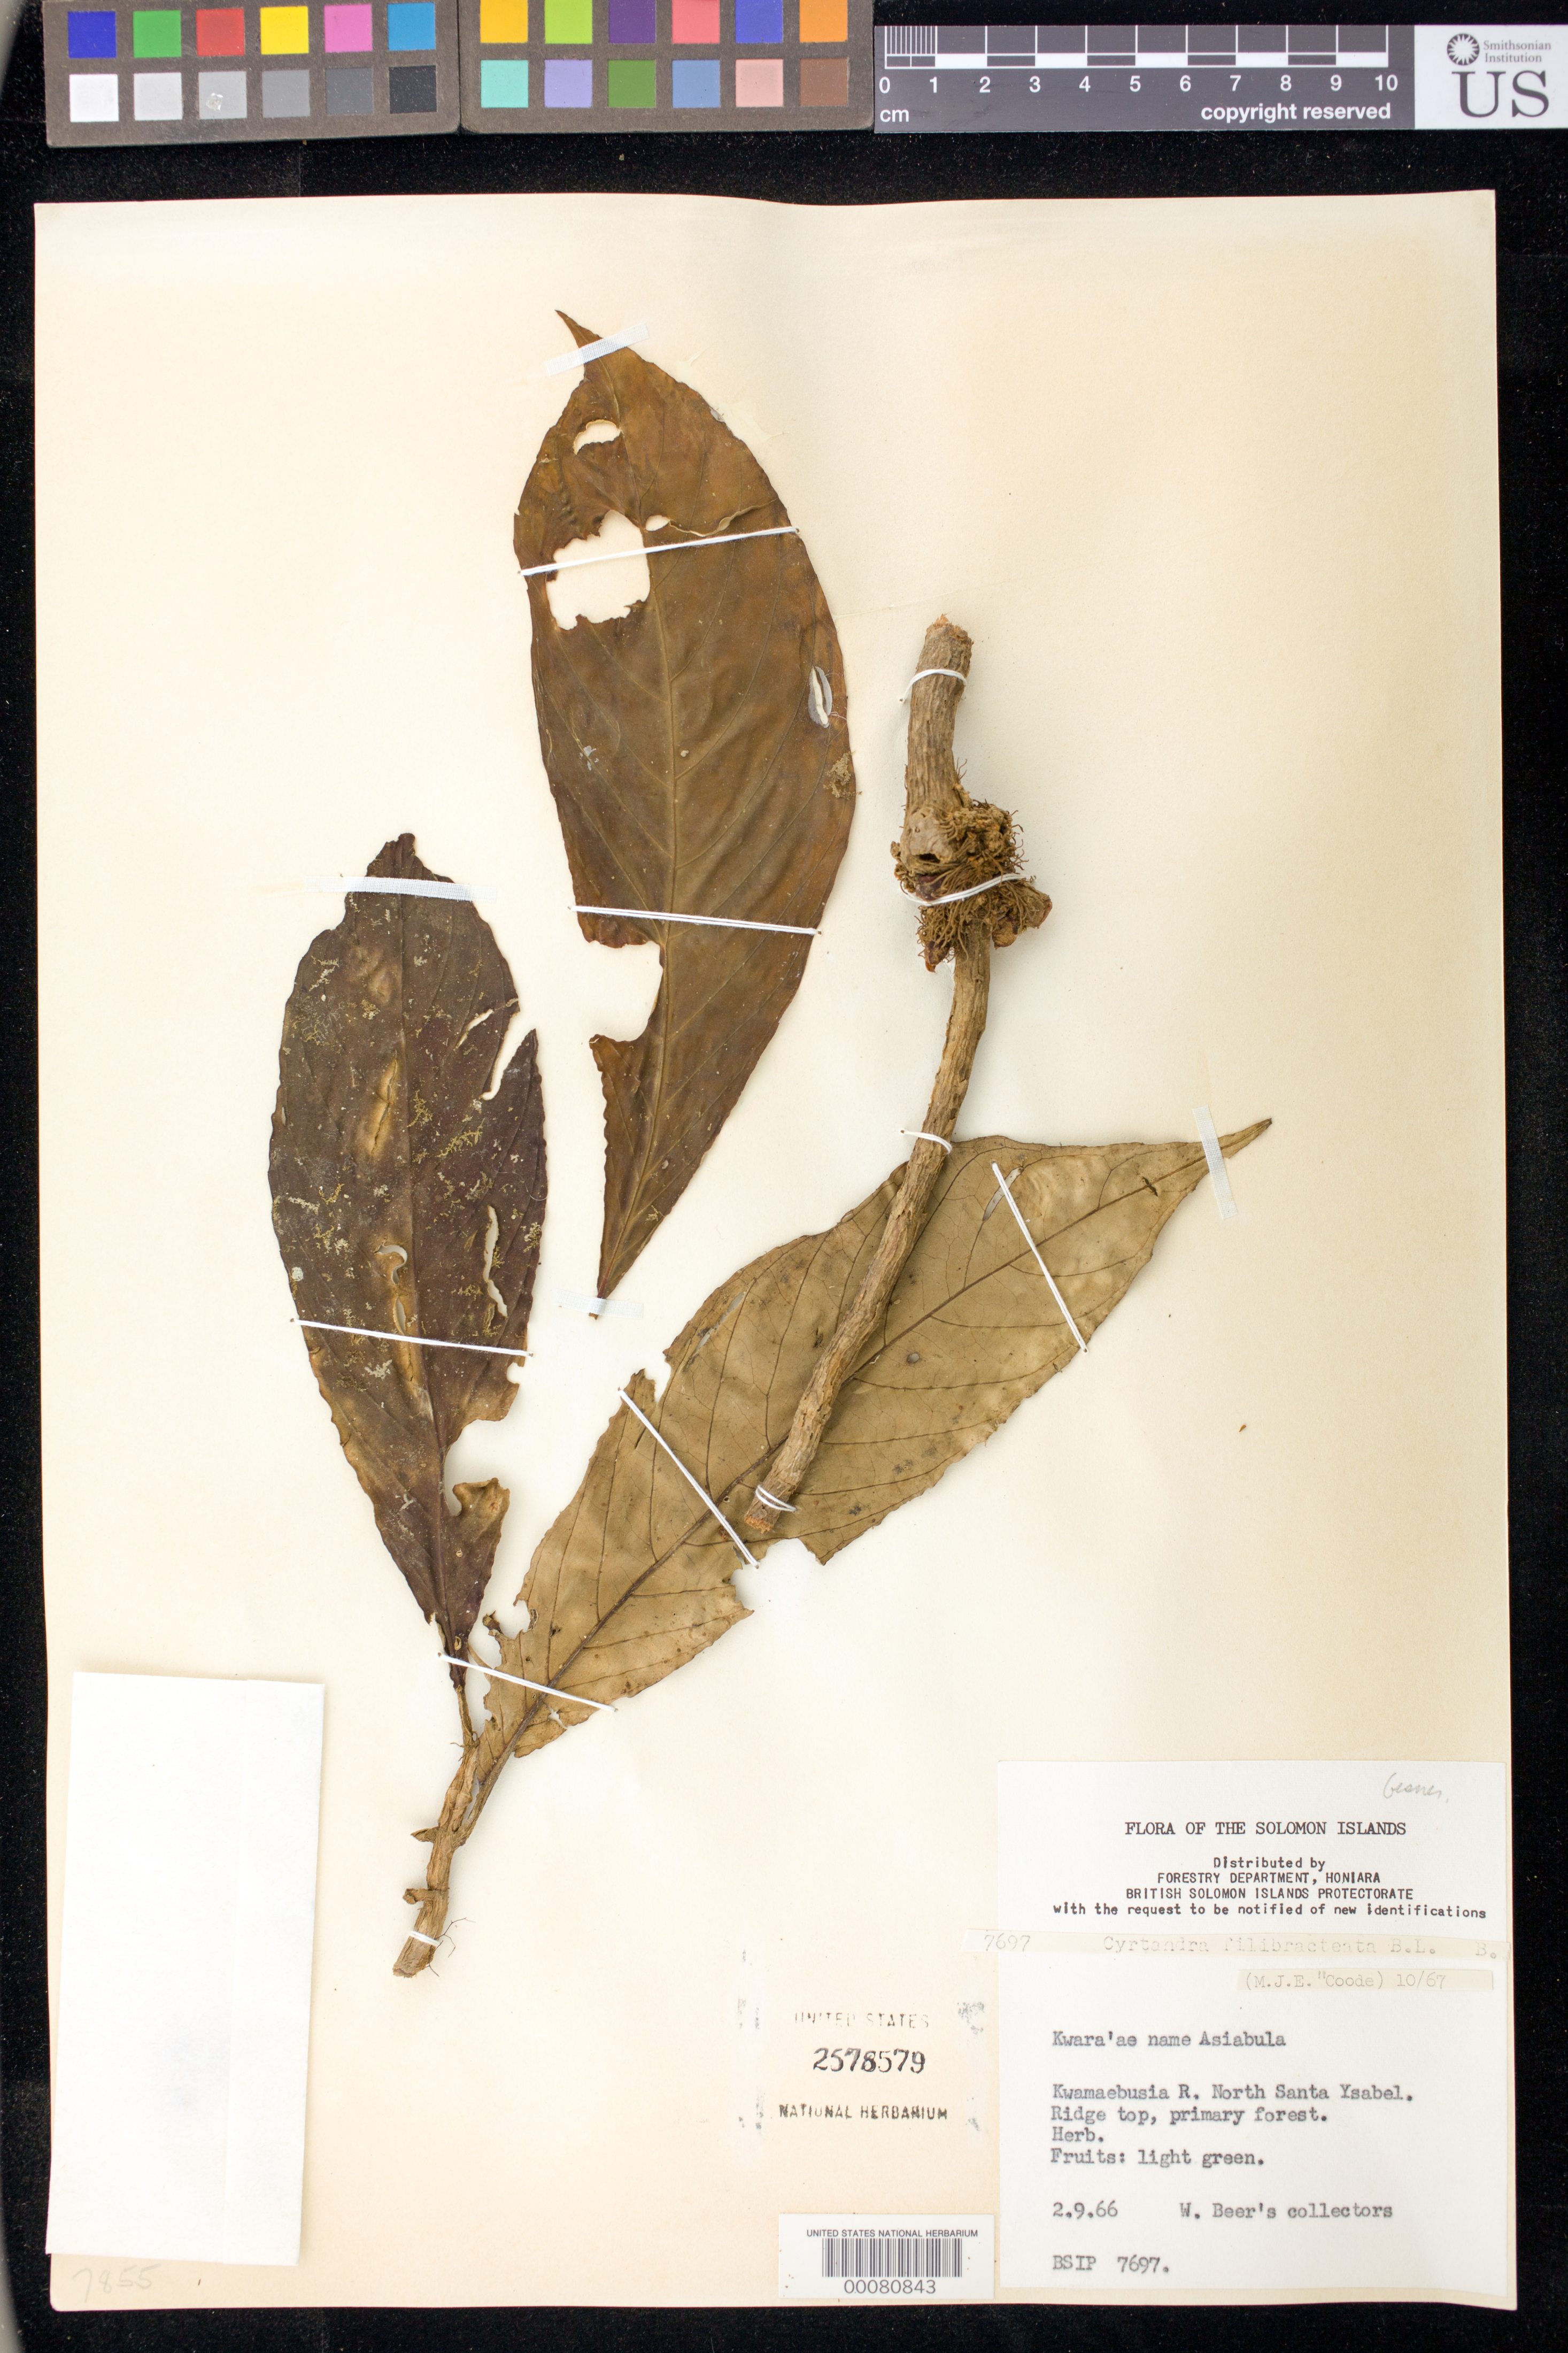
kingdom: Plantae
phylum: Tracheophyta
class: Magnoliopsida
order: Lamiales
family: Gesneriaceae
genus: Cyrtandra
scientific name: Cyrtandra filibracteata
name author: B.L. Burtt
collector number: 7697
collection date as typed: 02 Sep 1966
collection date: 1966-09-02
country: Solomon Islands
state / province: Isabel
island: Santa Isabel I.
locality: Kwamaebusia r, north santa ysabel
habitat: Ridge top, primary forest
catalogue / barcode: US 2578579